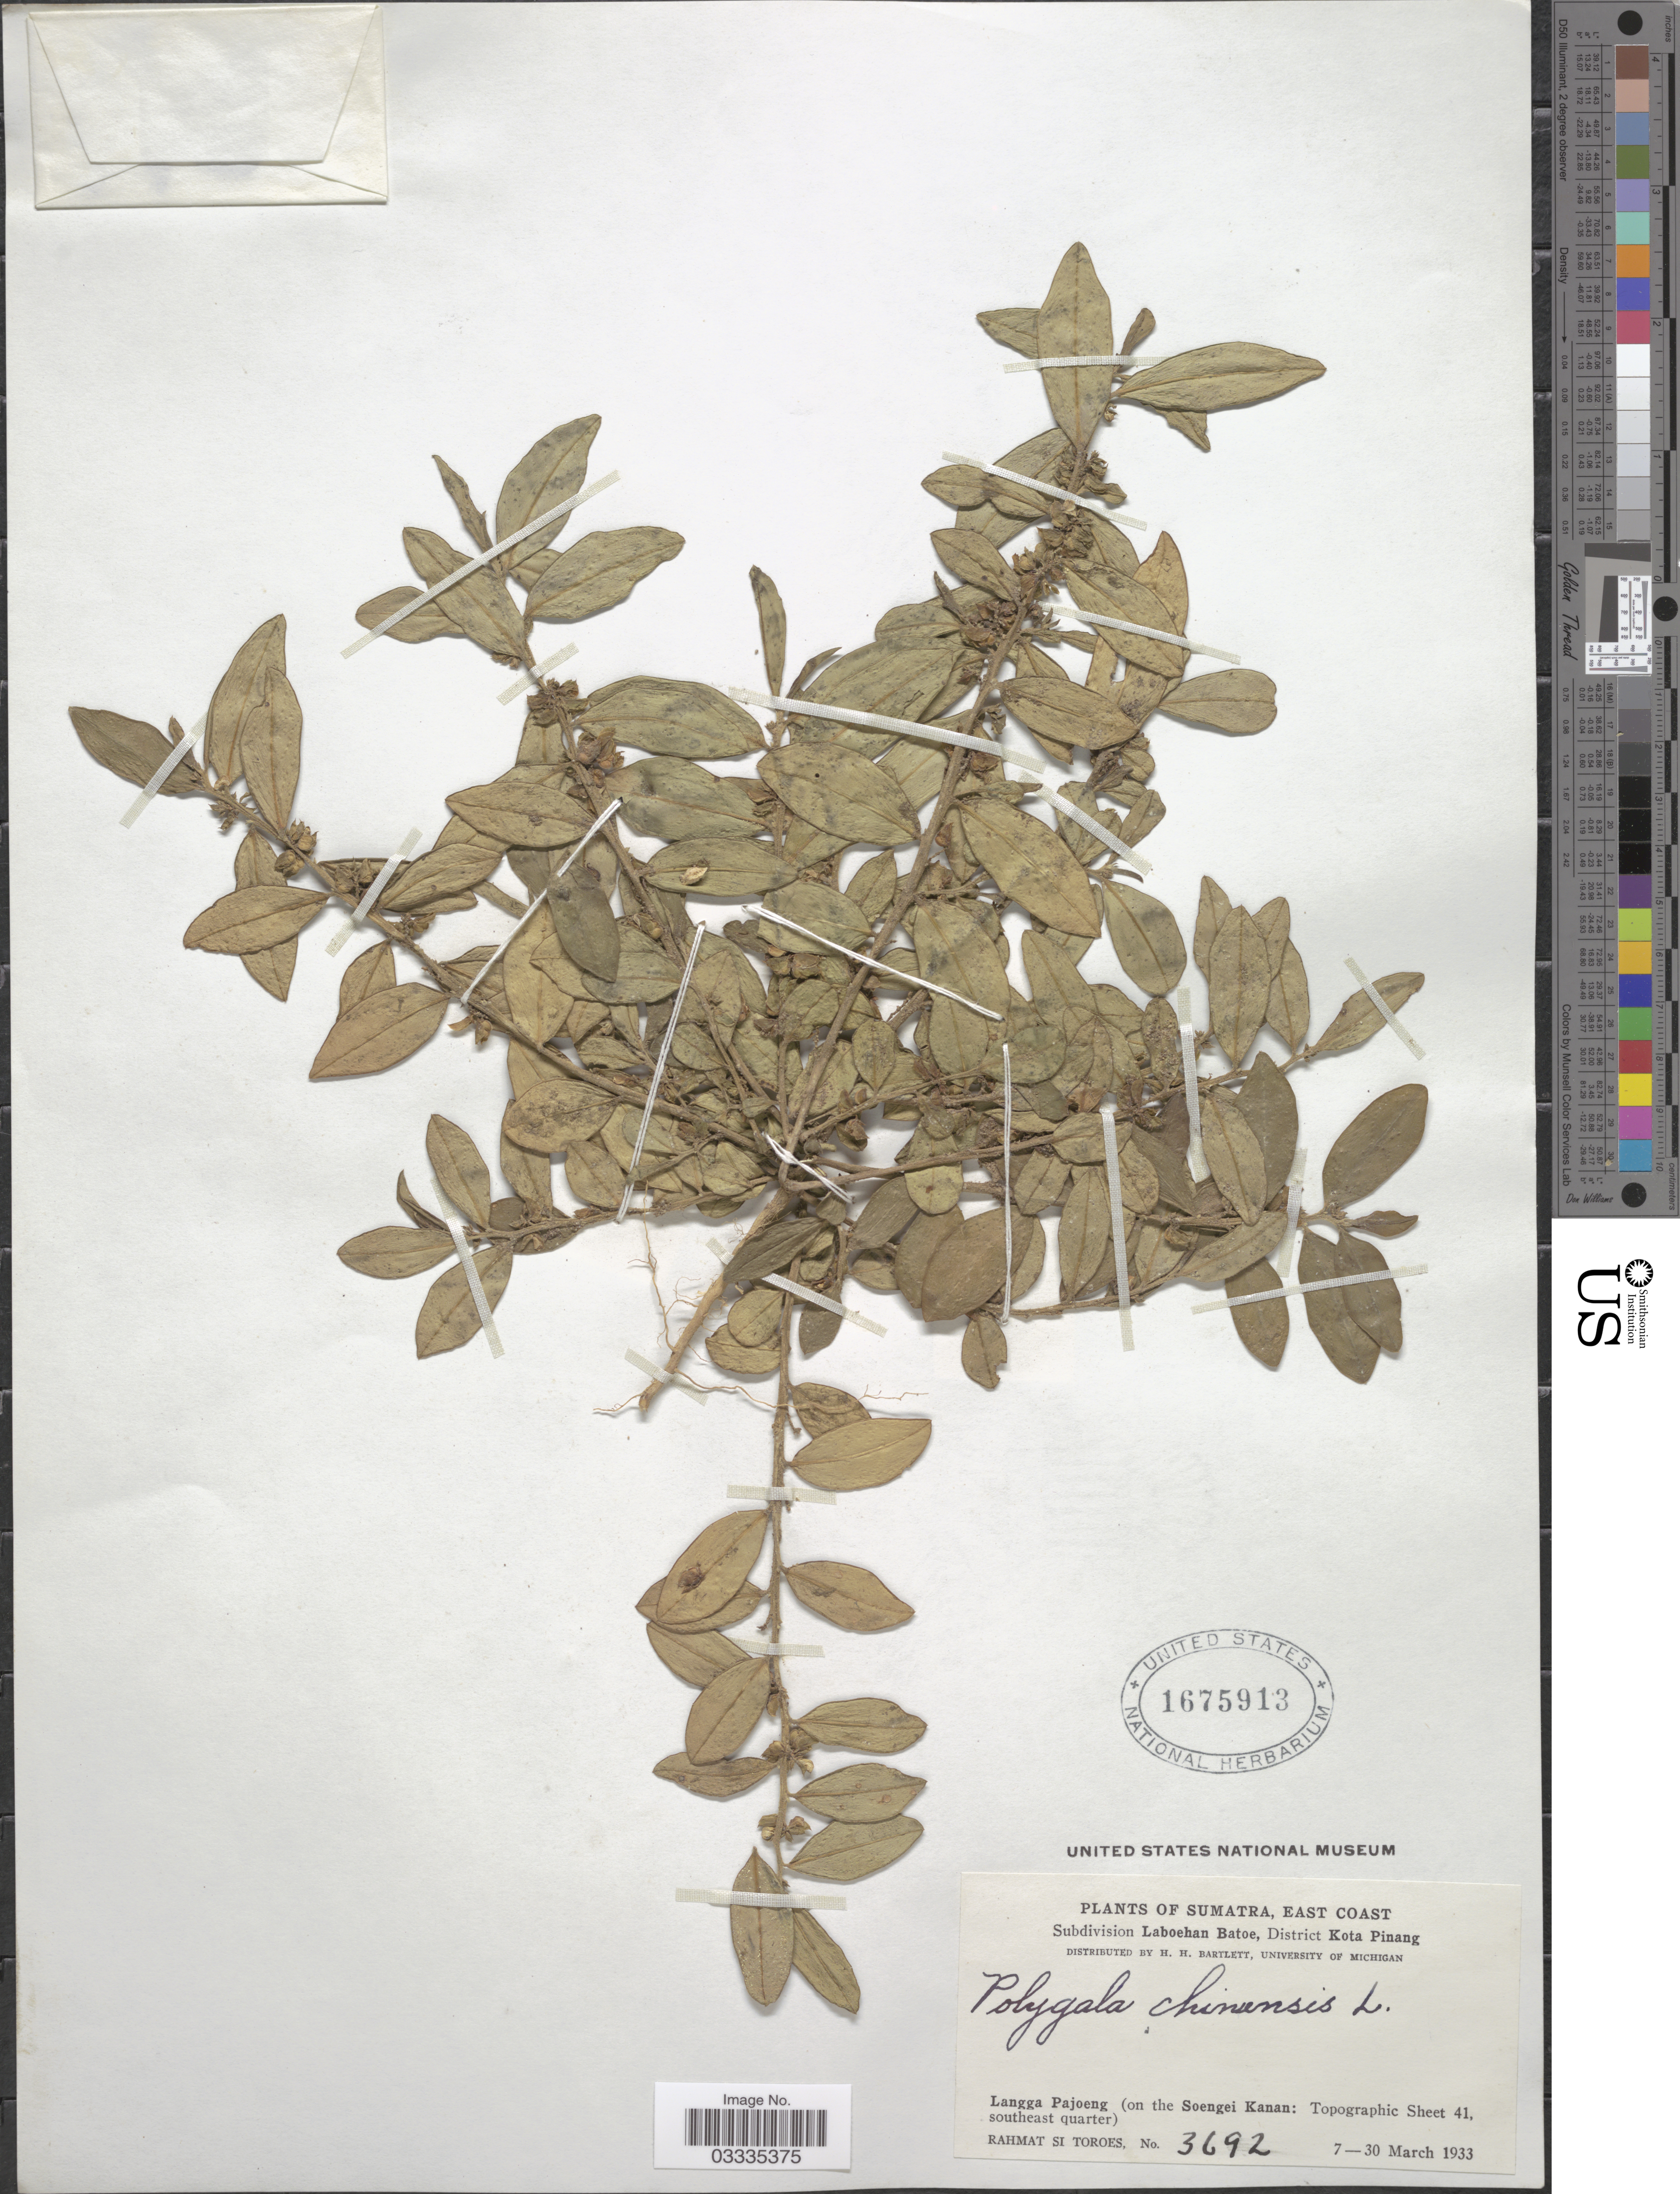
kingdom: Plantae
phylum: Tracheophyta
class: Magnoliopsida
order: Fabales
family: Polygalaceae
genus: Polygala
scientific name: Polygala chinensis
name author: L.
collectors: Rahmat Si Boeea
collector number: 3692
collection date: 1933-03-07/1933-03-30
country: Indonesia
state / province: Sumatra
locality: East Coast. Subdivision Laboehan Batoe, District Kota Pinang. Langga Pajoeng (on the Soengei Kanan: Topographic Sheet 41, southeast quarter).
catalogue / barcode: US 1675913